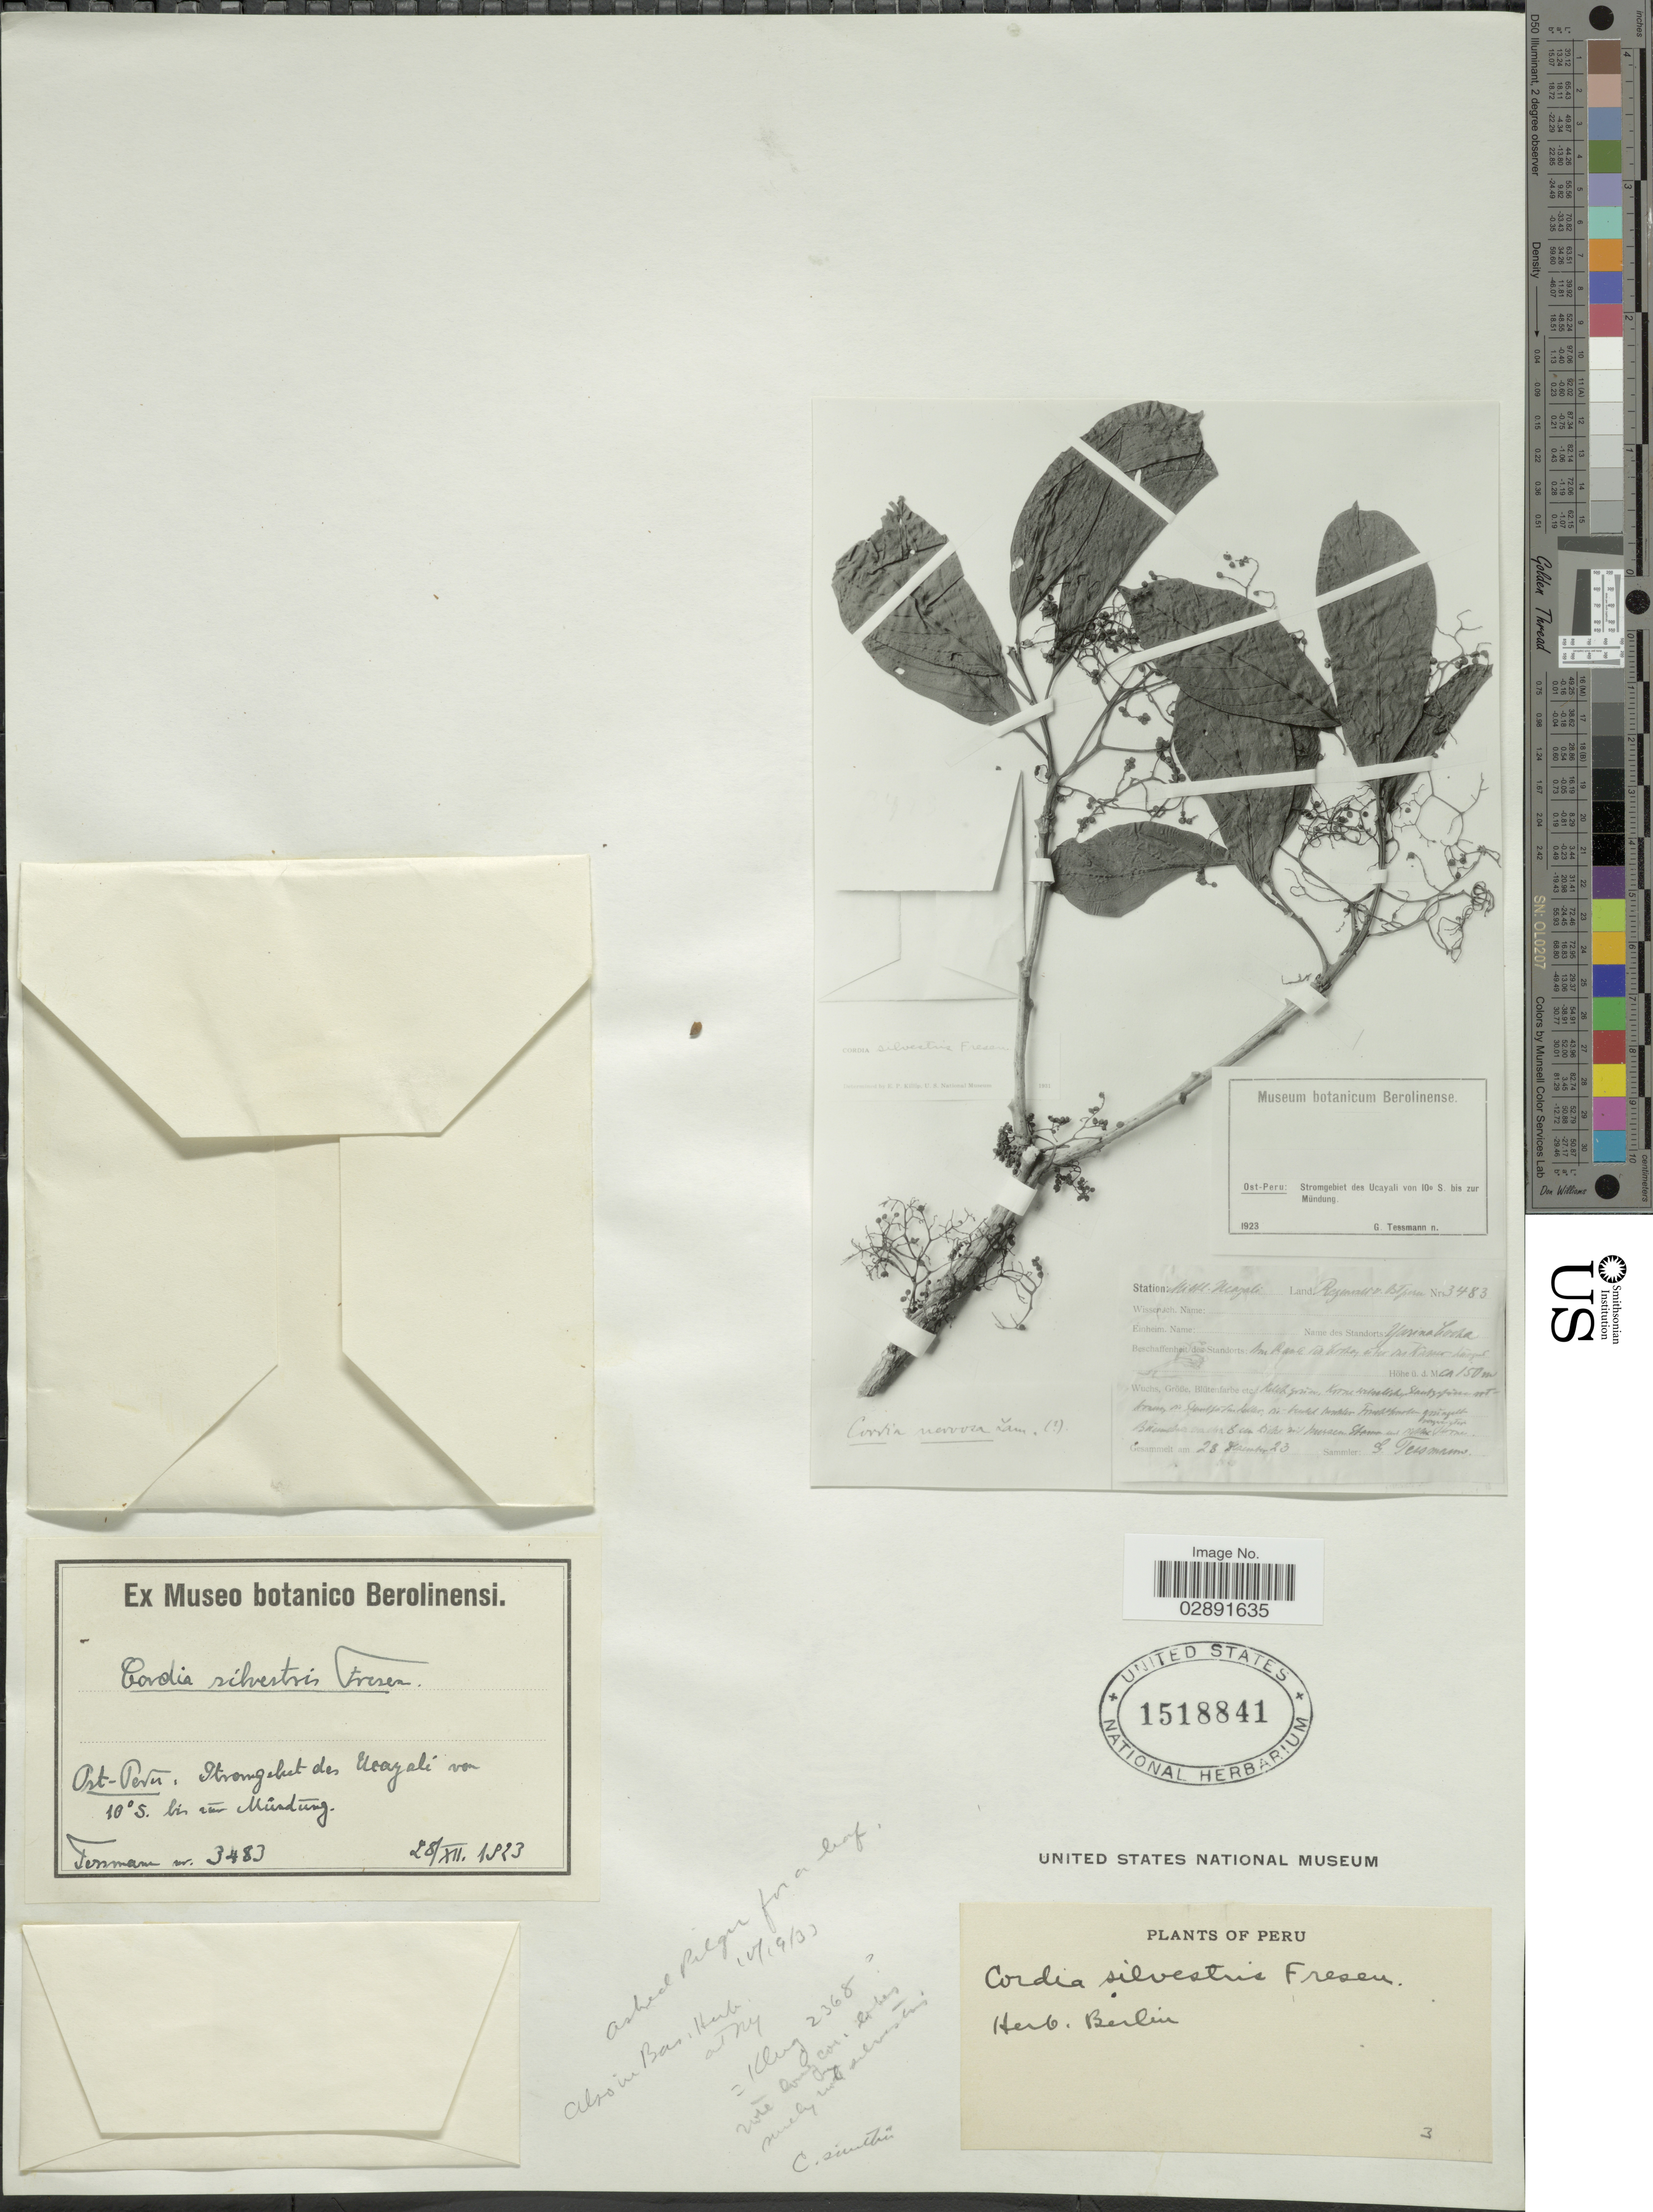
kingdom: Plantae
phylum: Tracheophyta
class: Magnoliopsida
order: Boraginales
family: Cordiaceae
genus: Cordia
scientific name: Cordia silvestris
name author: Fresen.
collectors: G. Tessmann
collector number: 3483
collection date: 1923-12-28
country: Peru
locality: Station: Mittl. Ucayali, Yarinacocha, Stromgebiet des Ucayali von 10° S bis zur Mündung, Ost-Peru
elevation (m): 150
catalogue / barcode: US 1518841